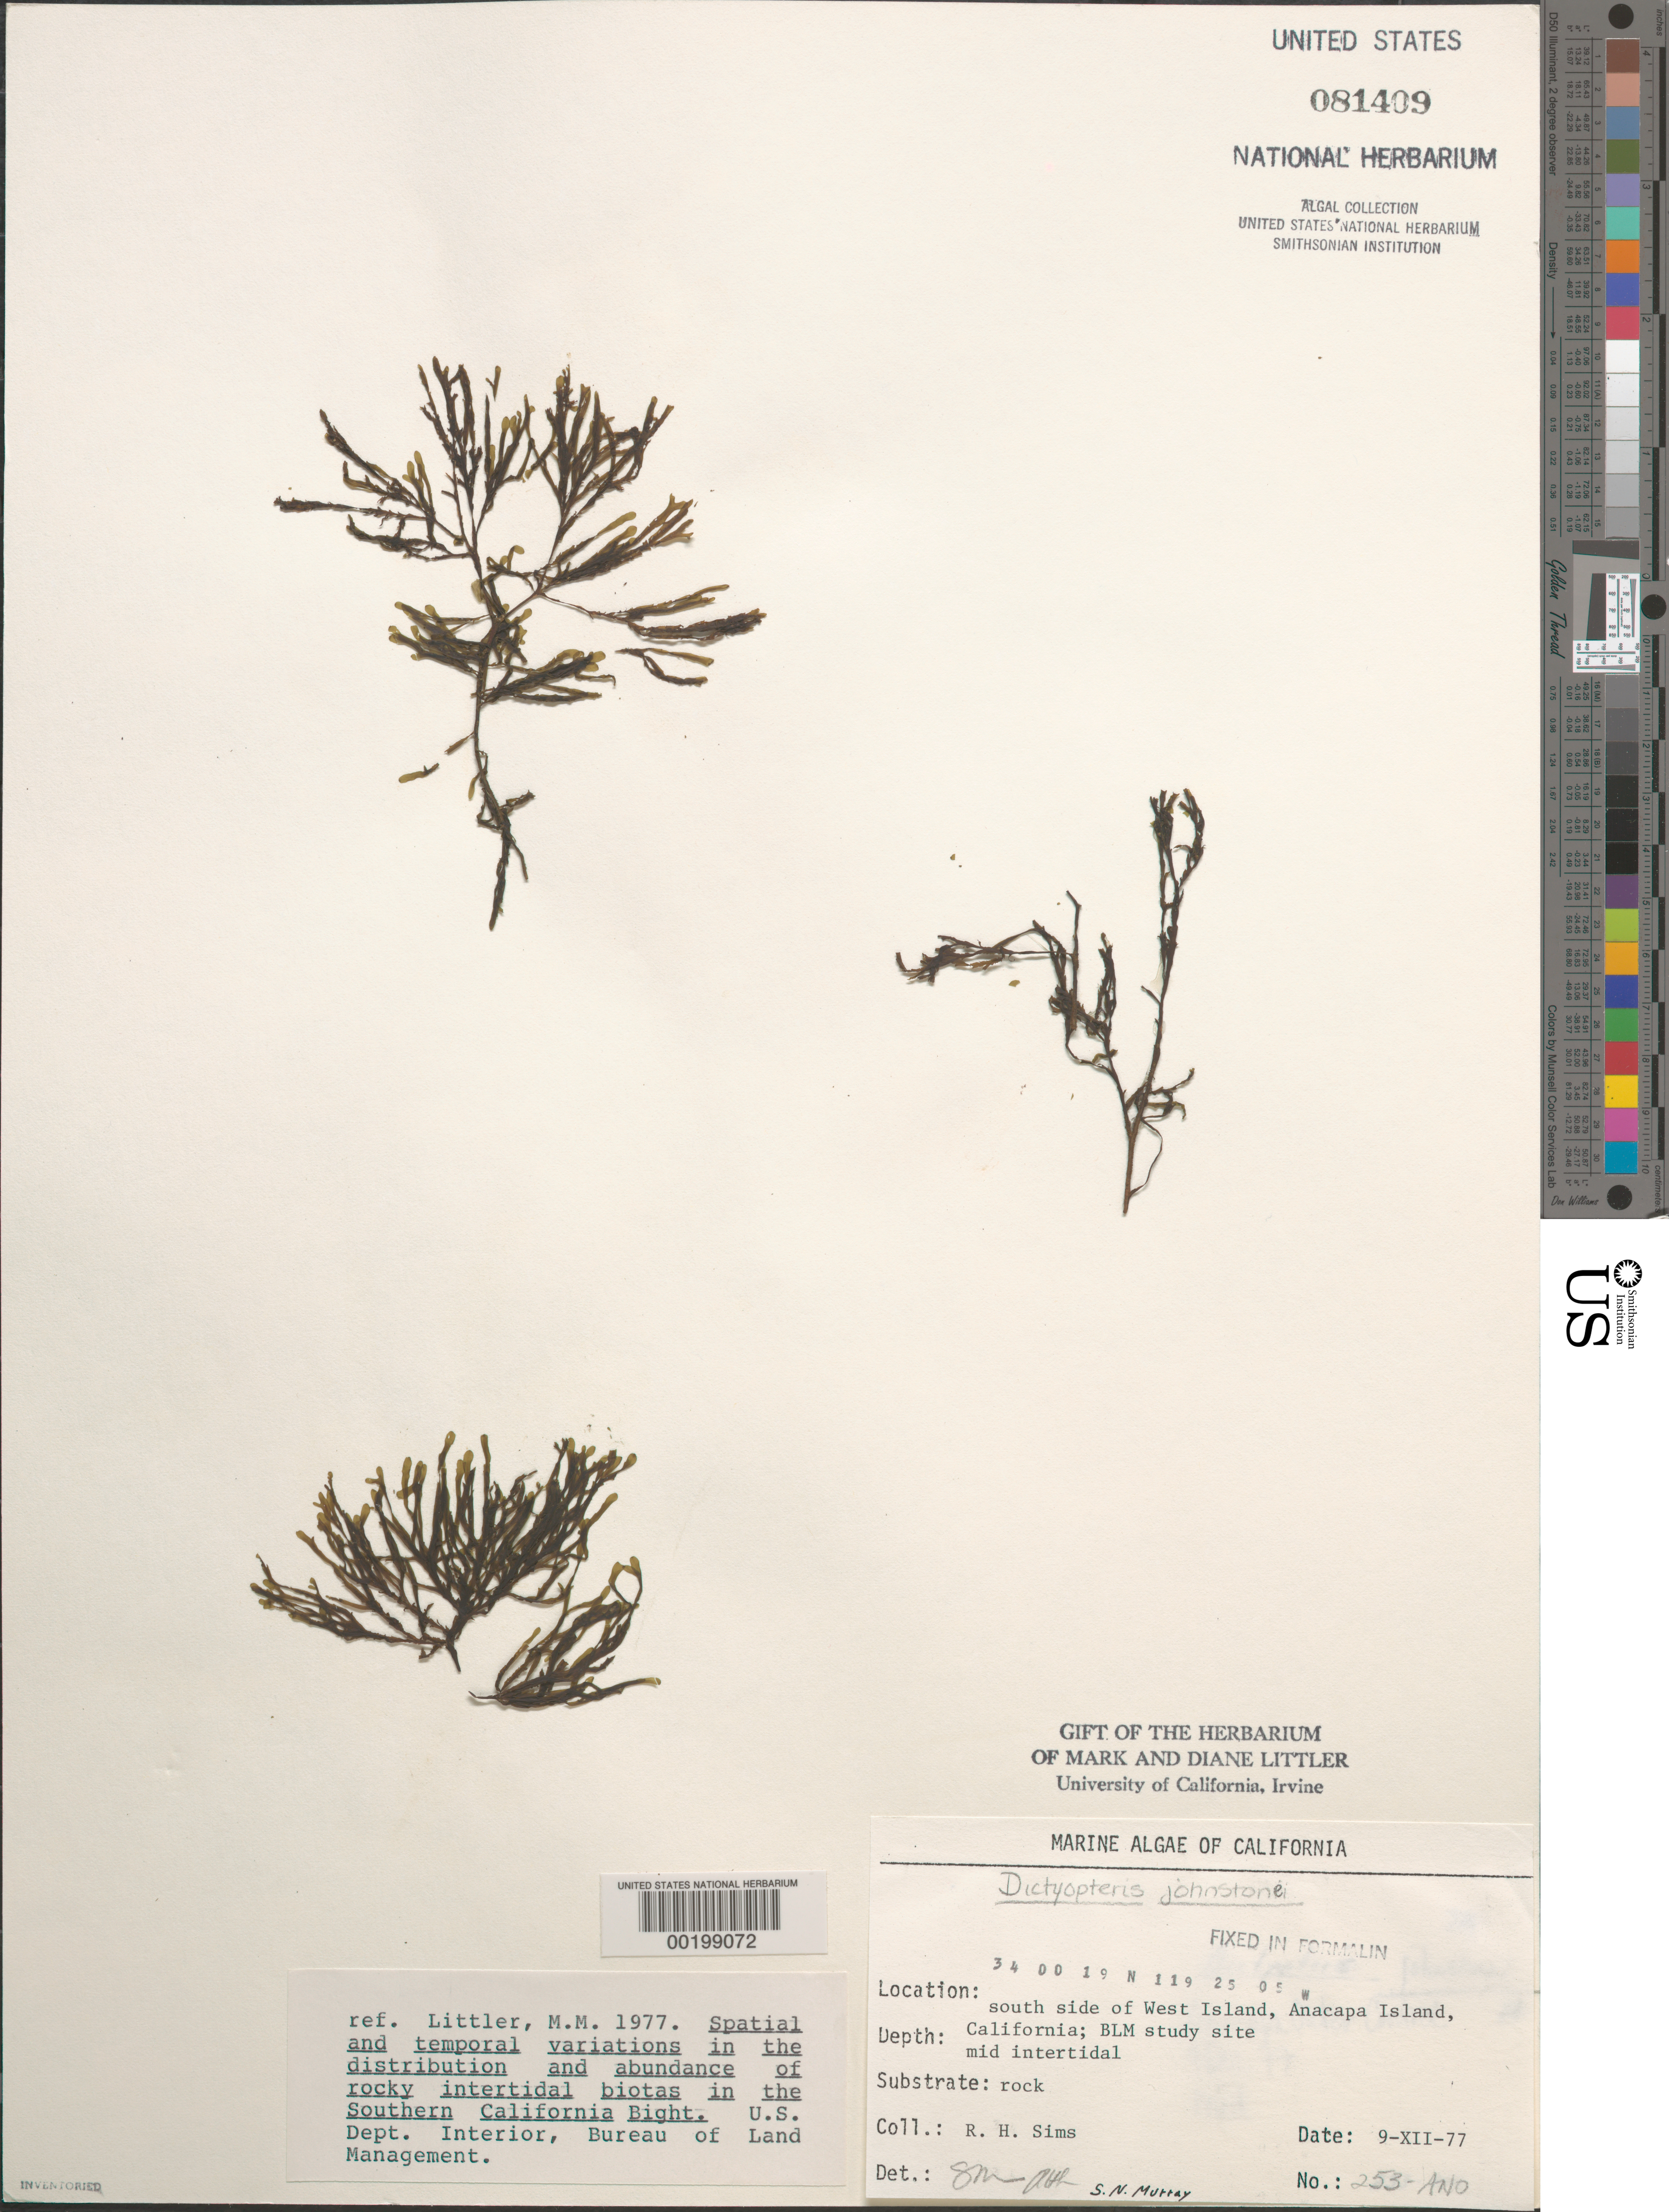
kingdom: Chromista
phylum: Ochrophyta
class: Phaeophyceae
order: Dictyotales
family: Dictyotaceae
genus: Dictyota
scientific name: Dictyota coriacea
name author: (E.M. Holmes) I.K. Hwang et al.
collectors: R. H. Sims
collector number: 253-ANO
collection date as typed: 09 Dec 1977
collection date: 1977-12-09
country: United States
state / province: California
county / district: Ventura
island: Anacapa Island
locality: South side of west island, near Cat Rock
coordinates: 34 00 19 N, 119 25 05 W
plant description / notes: BLM-SOCALBIGHT Rocky Intertidal Survey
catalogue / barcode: US 81409